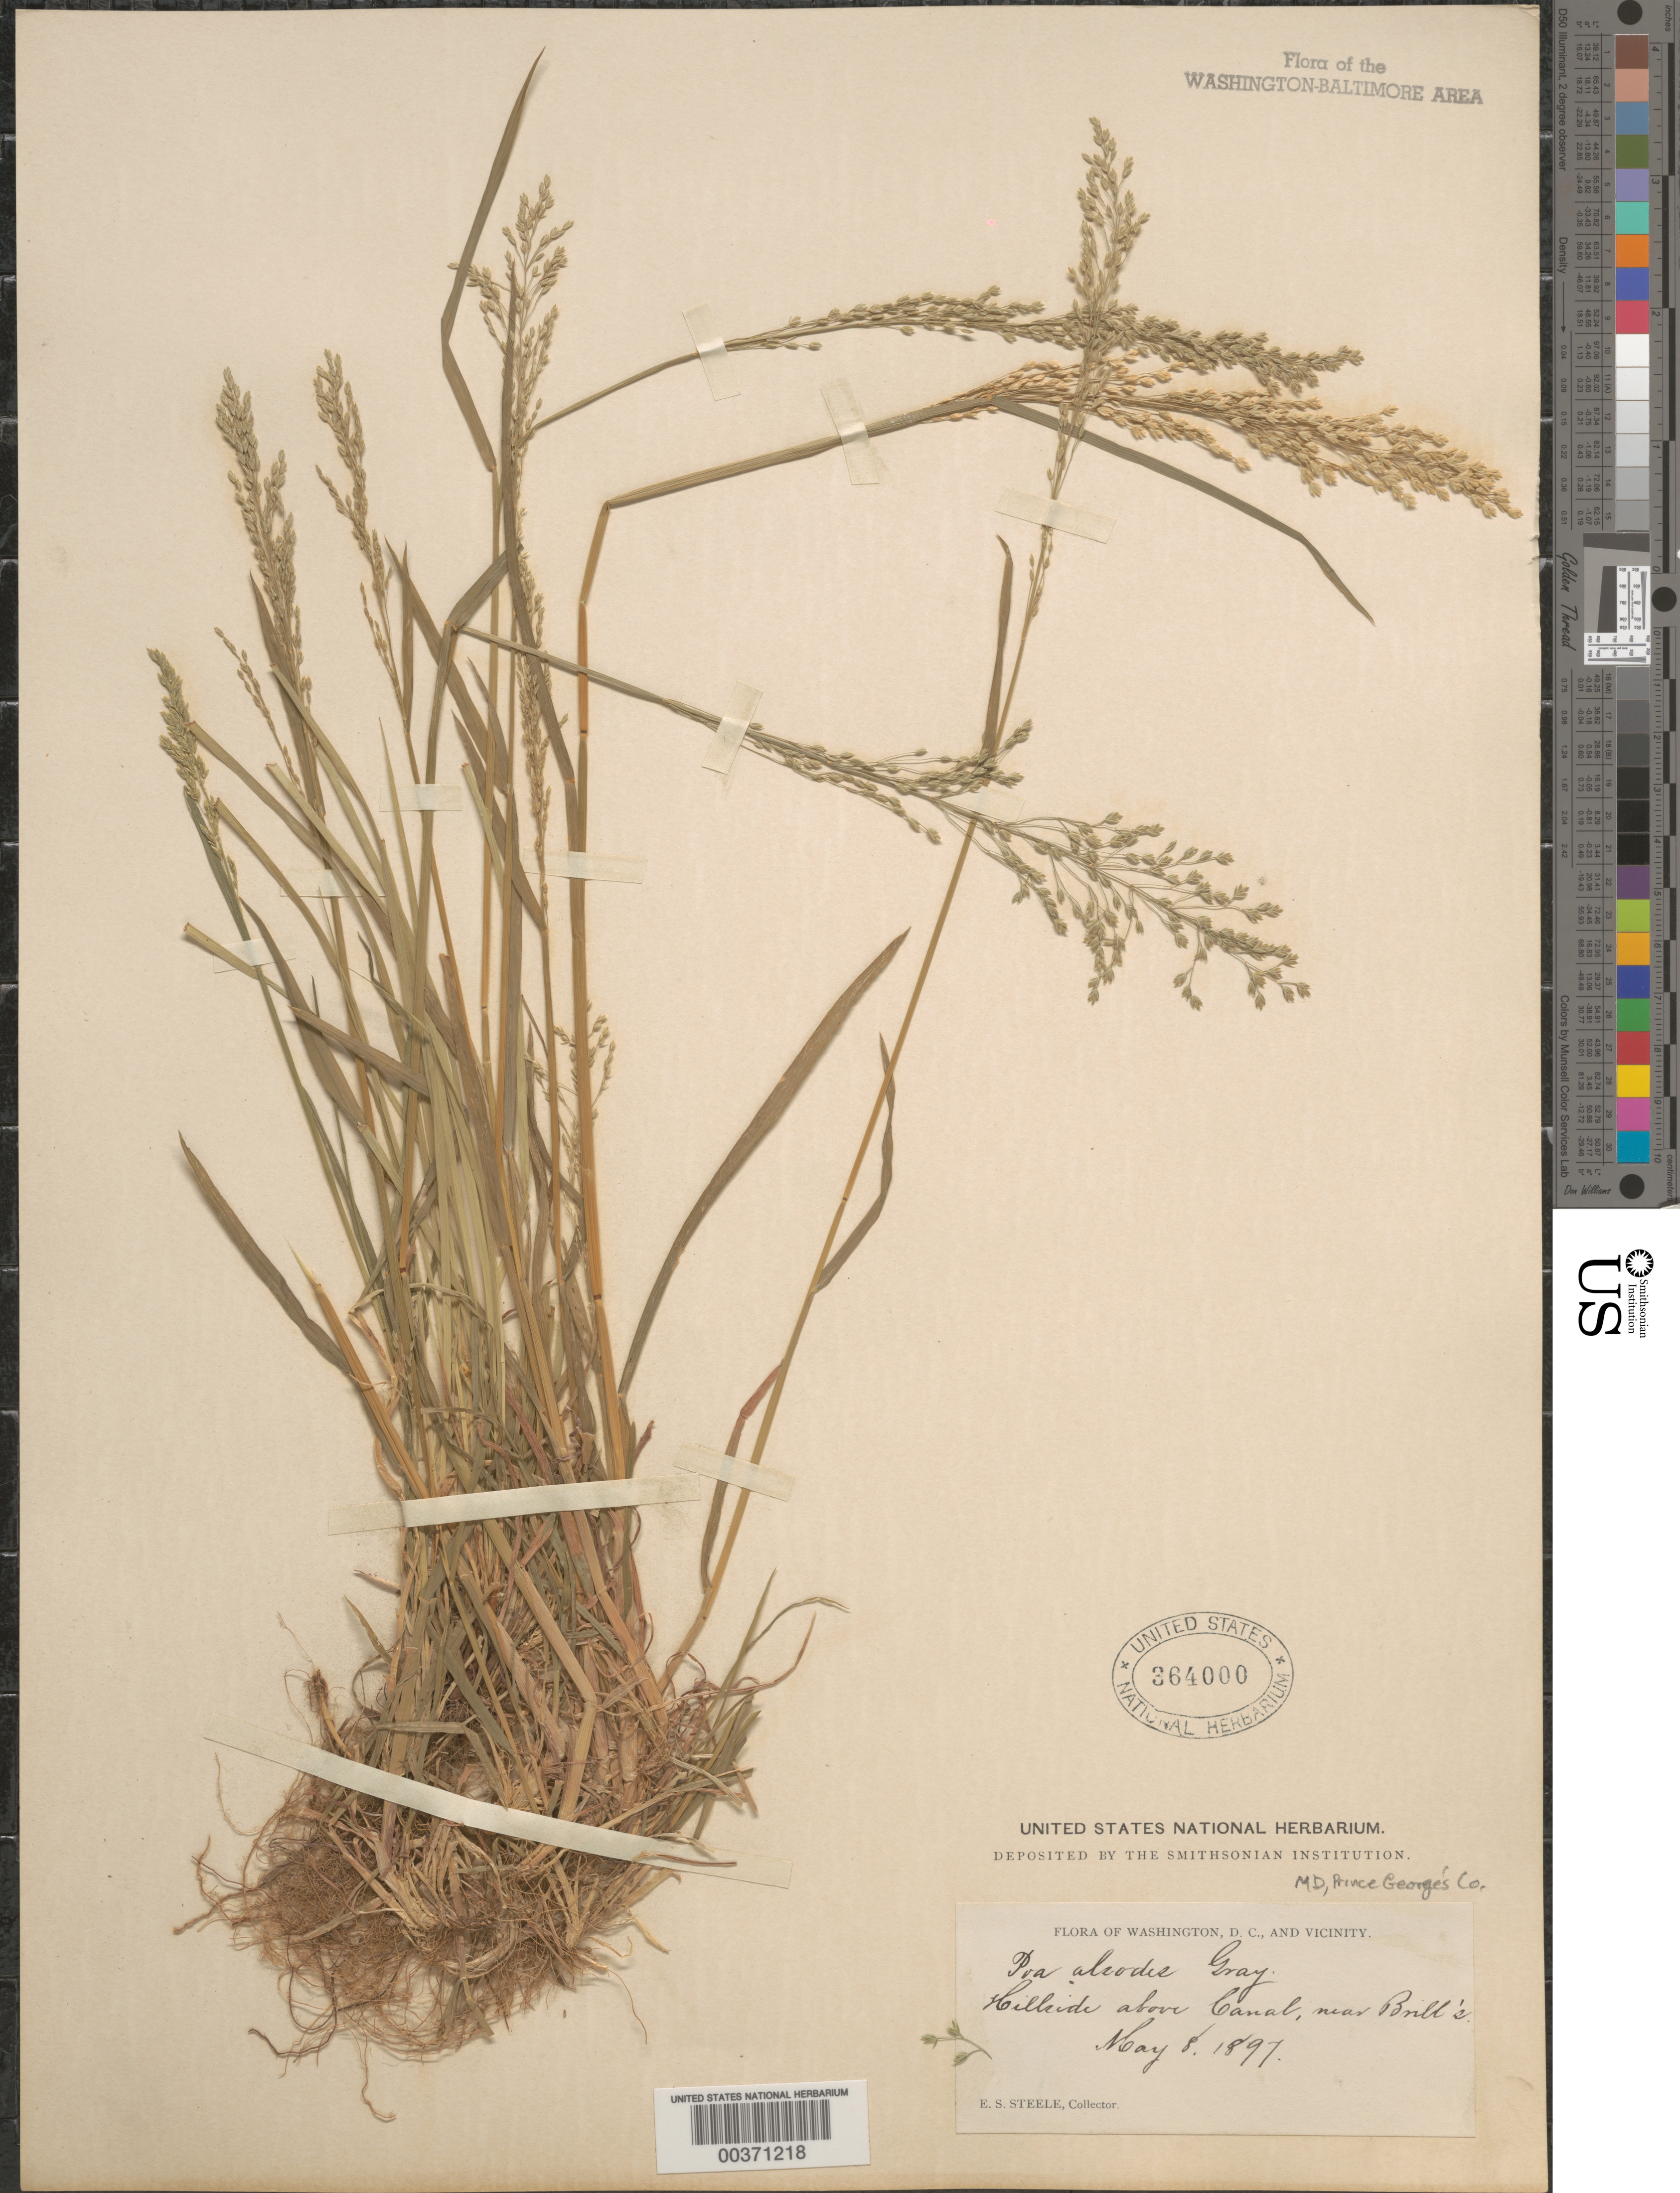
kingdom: Plantae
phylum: Tracheophyta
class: Liliopsida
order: Poales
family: Poaceae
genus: Poa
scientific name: Poa sylvestris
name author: A. Gray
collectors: E. Steele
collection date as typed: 08 May 1897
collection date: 1897-05-08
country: United States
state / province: District of Columbia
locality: Above Canal near Brills C. and O. Canal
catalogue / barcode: US 364000